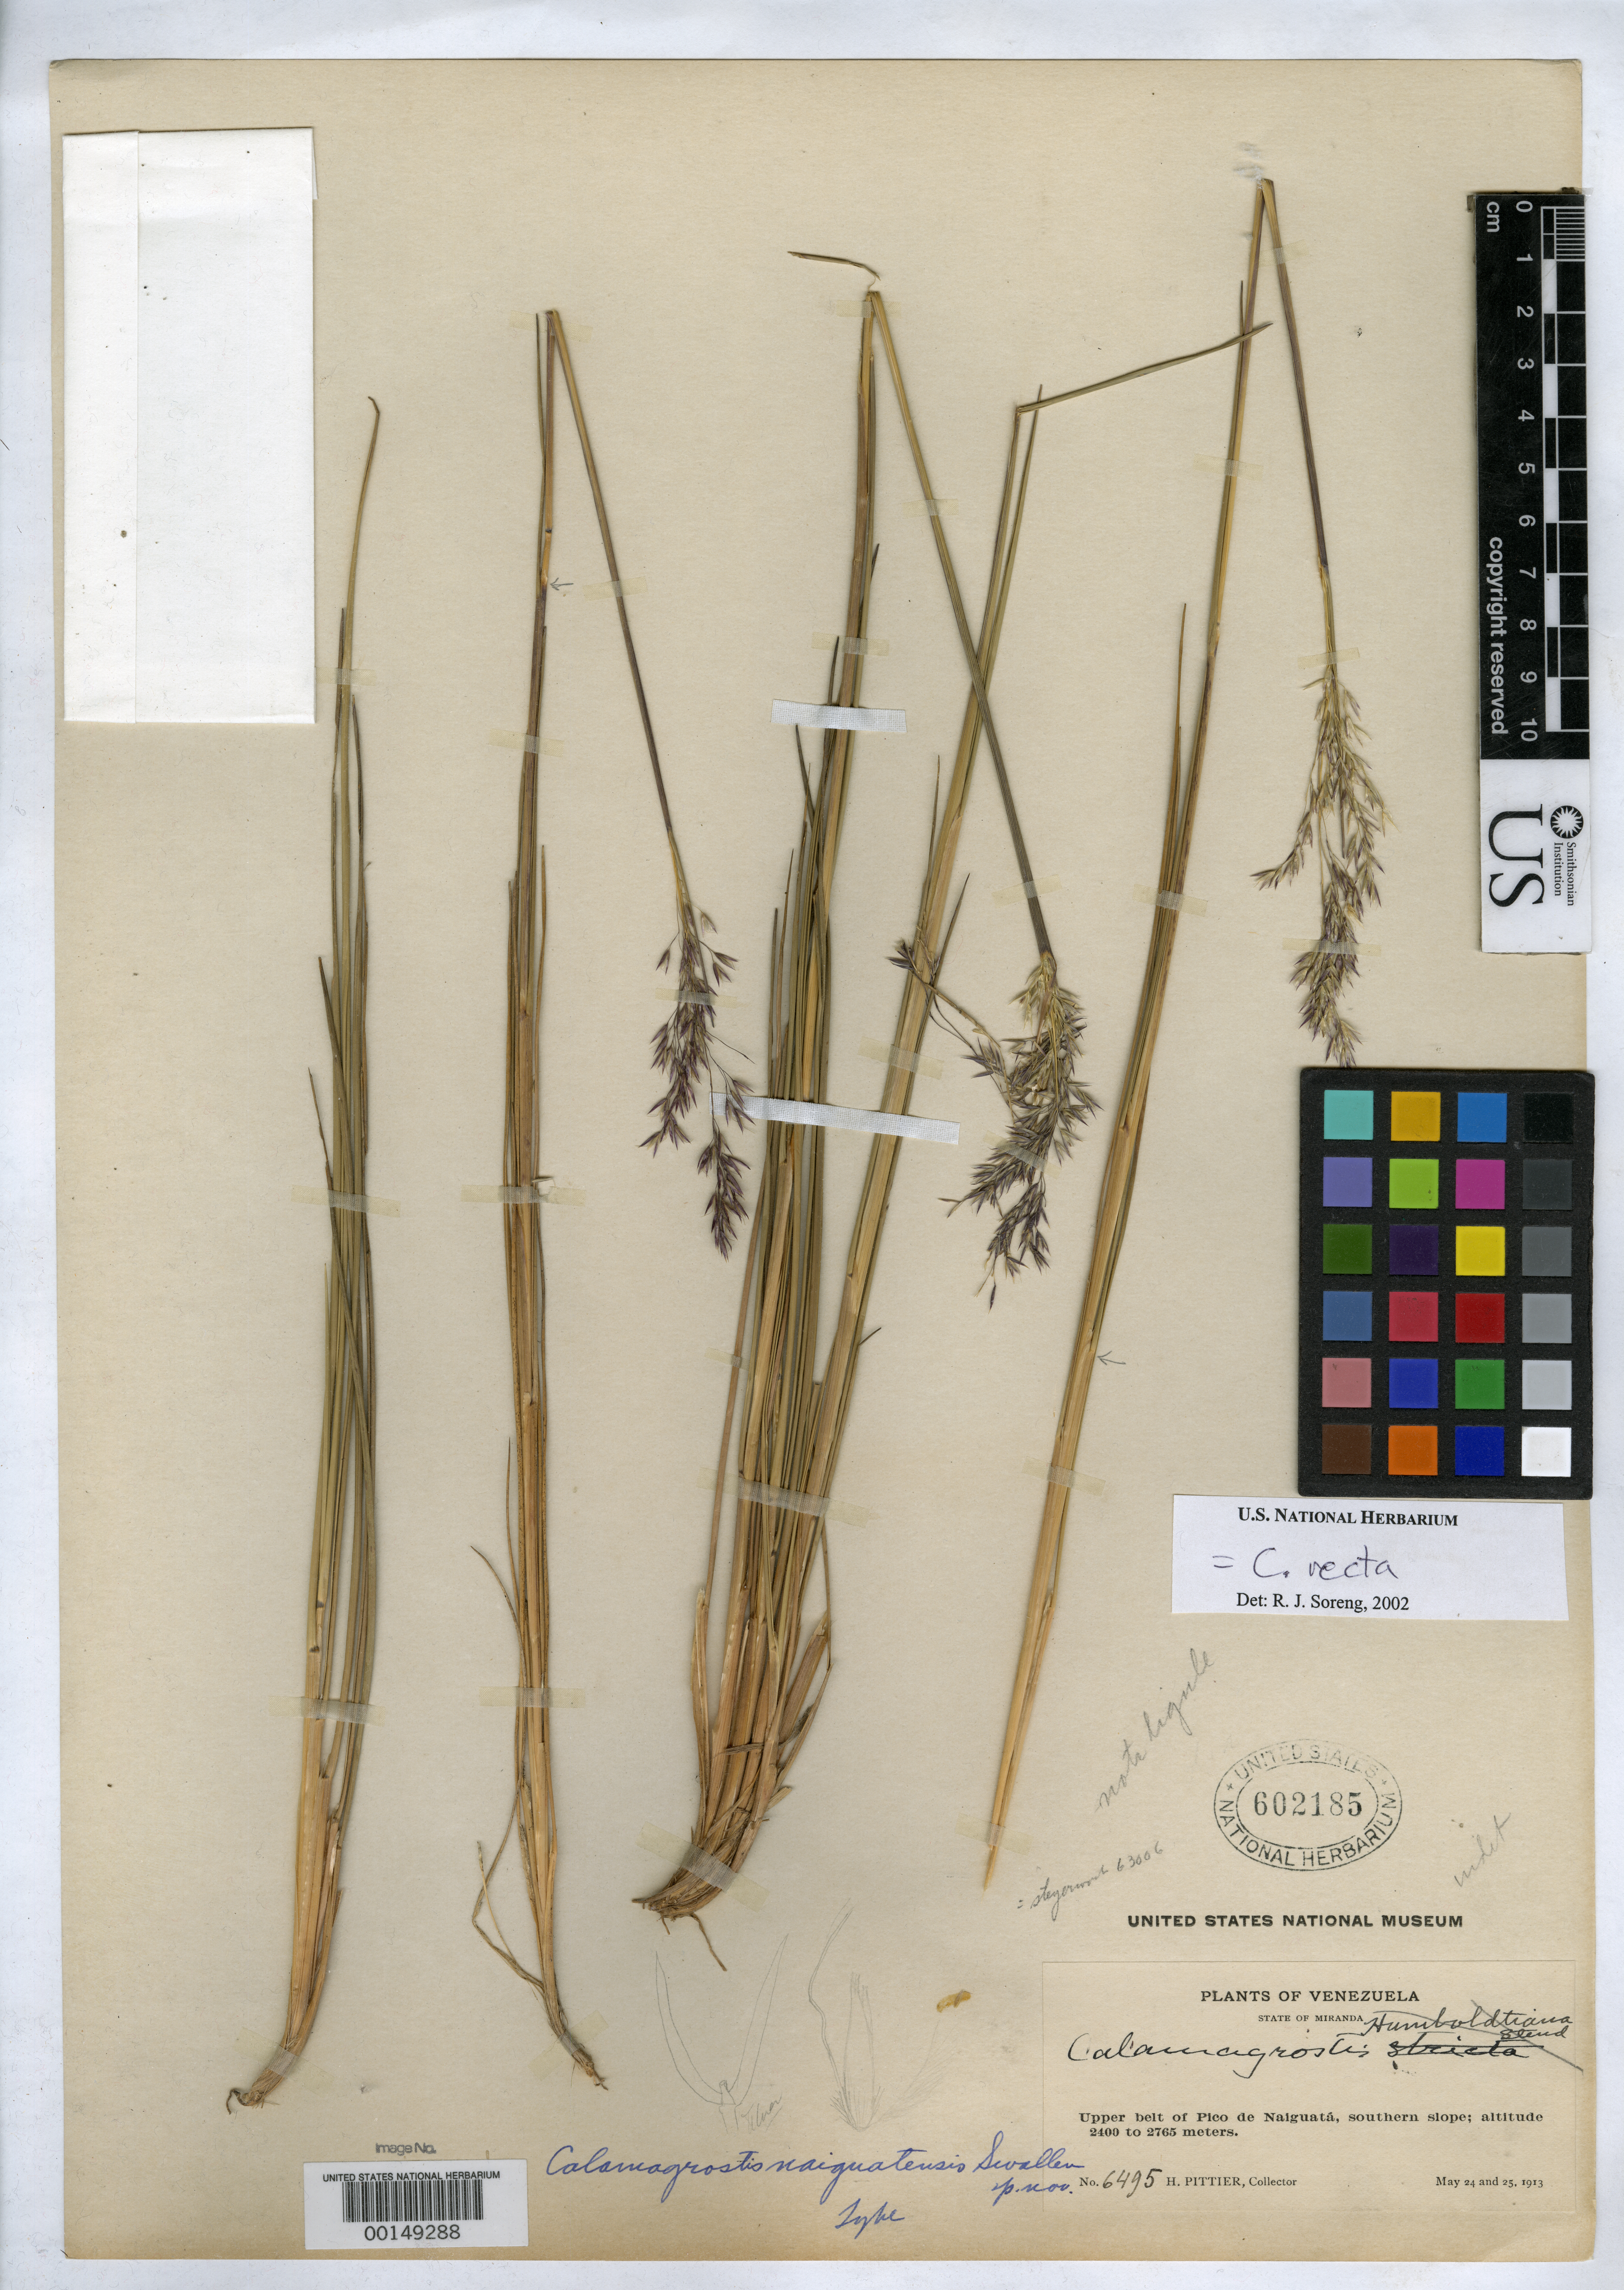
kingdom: Plantae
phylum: Tracheophyta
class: Liliopsida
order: Poales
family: Poaceae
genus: Calamagrostis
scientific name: Calamagrostis naiguatensis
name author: Swallen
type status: Holotype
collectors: H. F. Pittier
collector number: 6495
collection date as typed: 24 May 1913 to 25 May 1913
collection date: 1913-05-24/1913-05-25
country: Venezuela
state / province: Miranda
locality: Upper belt of Pico de Naiguata, southern slope.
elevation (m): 2400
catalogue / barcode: US 602185